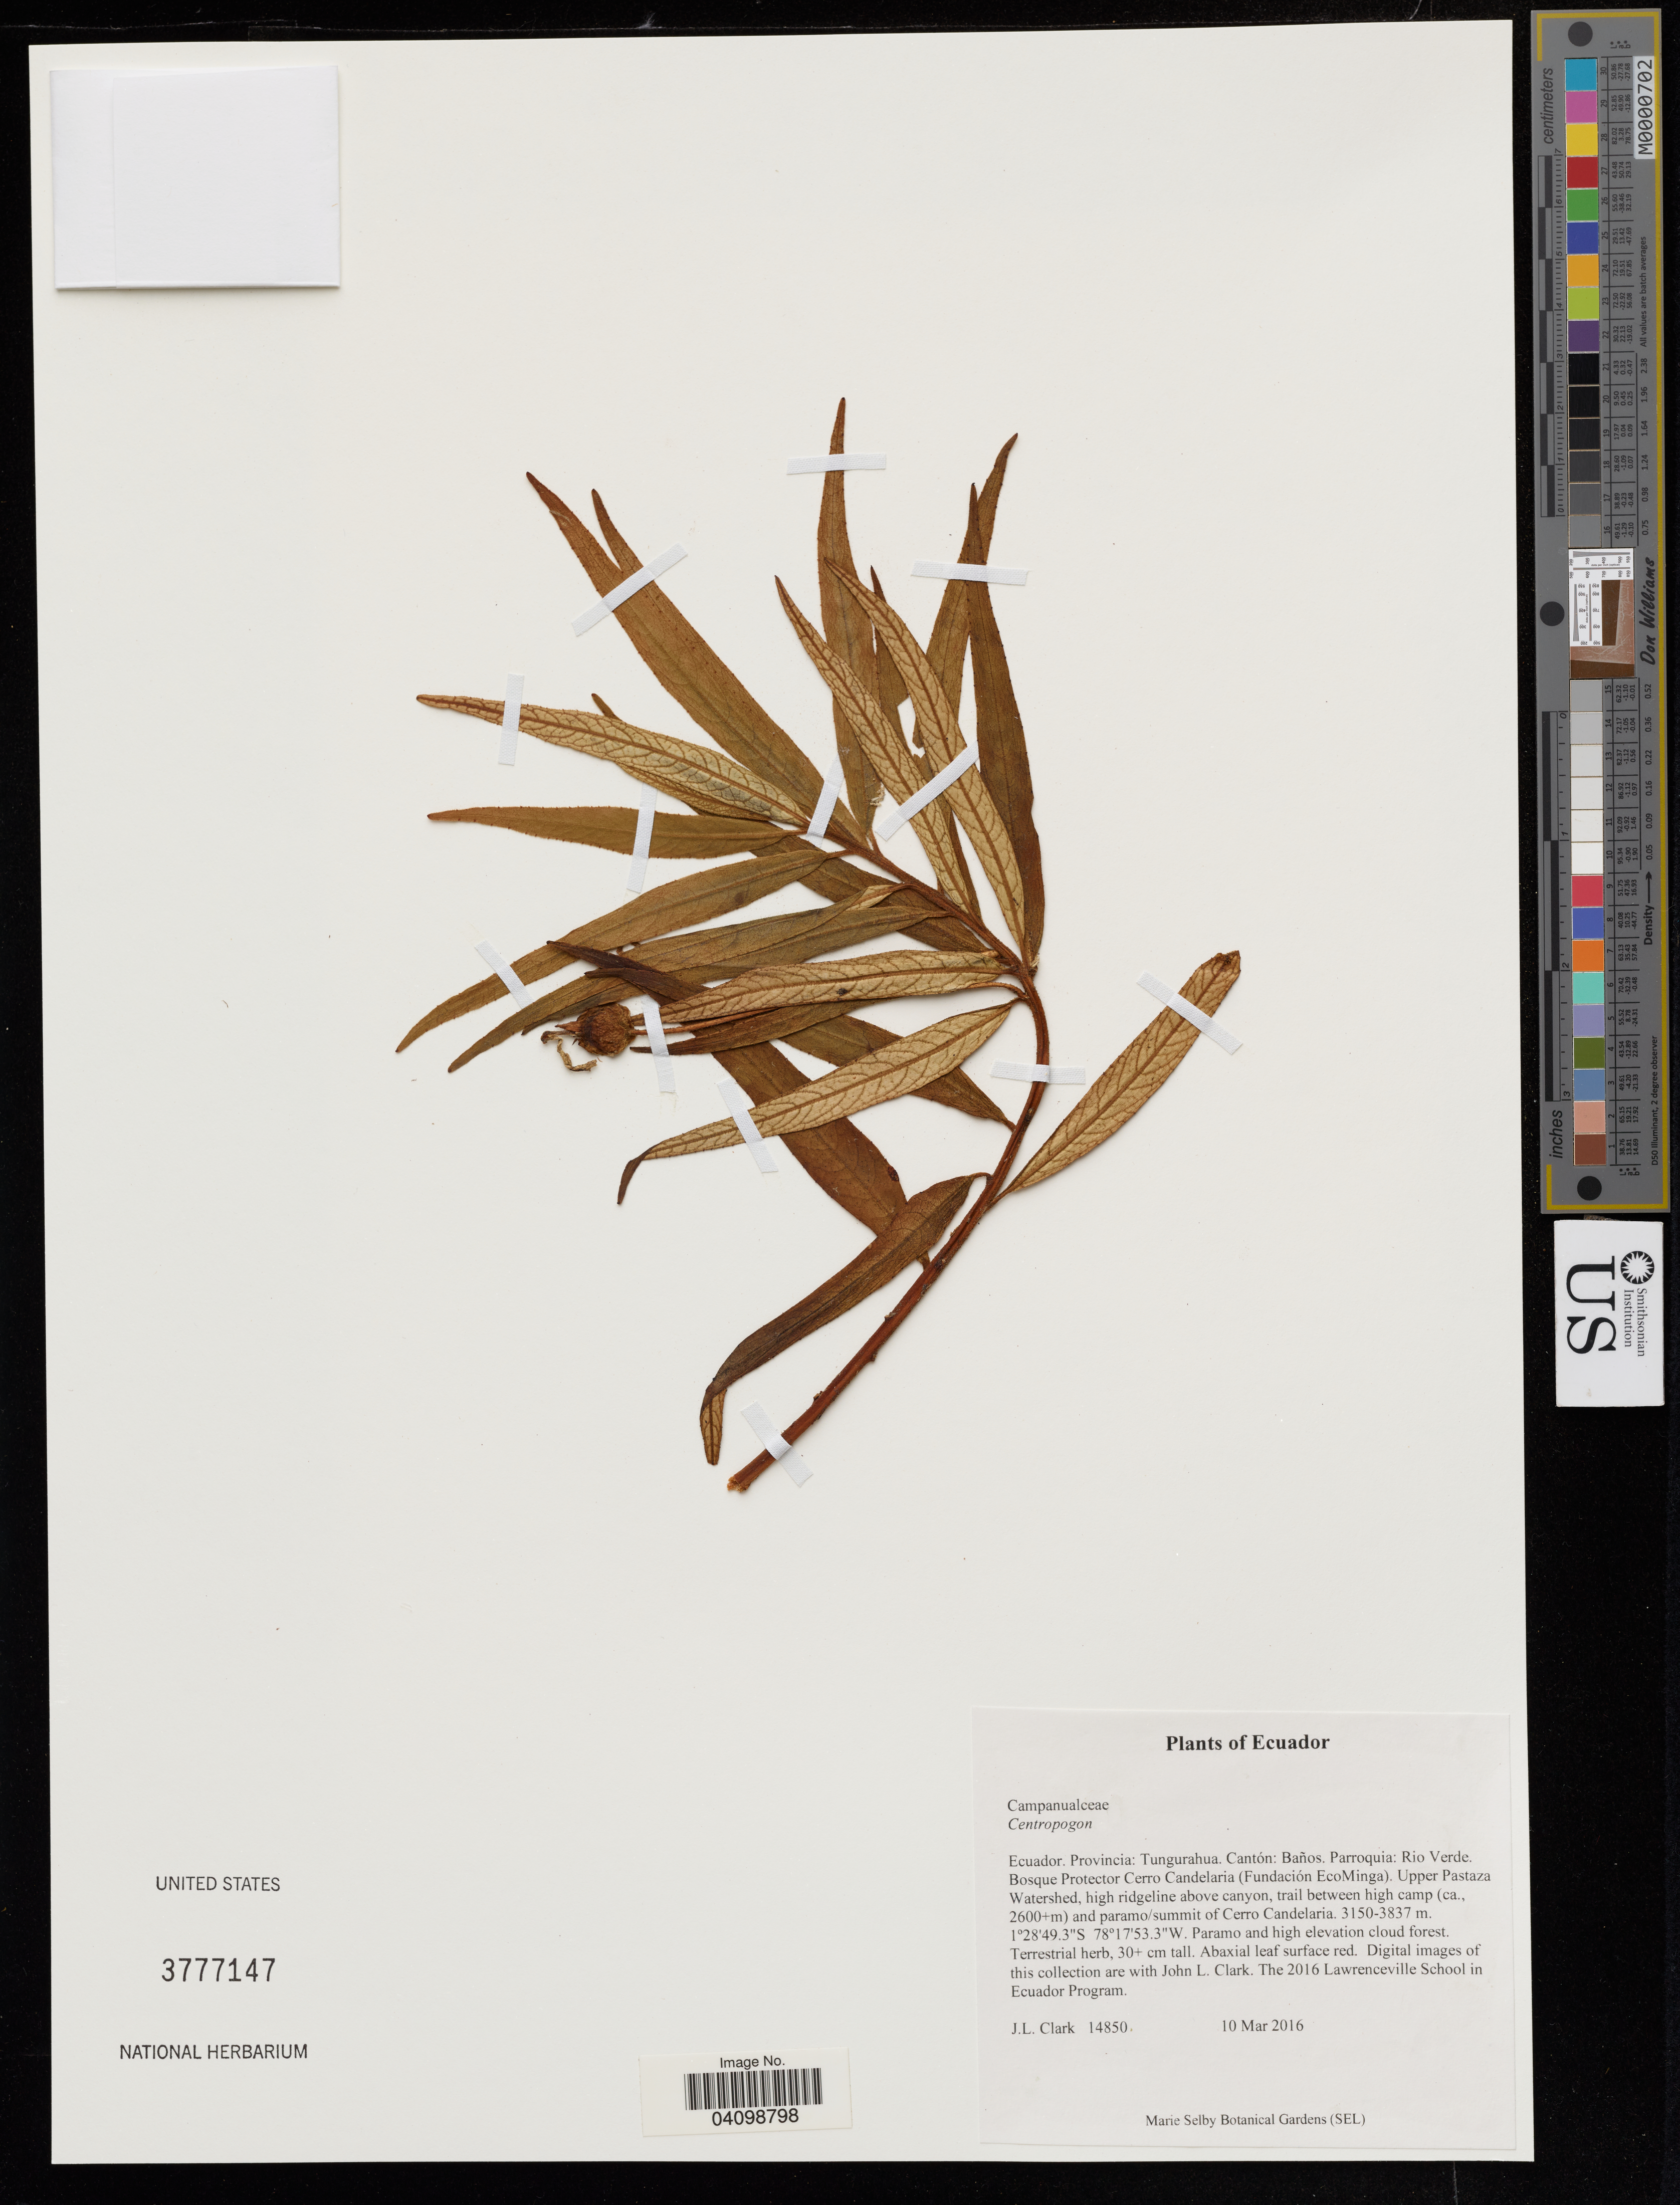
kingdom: Plantae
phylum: Tracheophyta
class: Magnoliopsida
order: Asterales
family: Campanulaceae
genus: Centropogon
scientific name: Centropogon sp.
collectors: J. Clark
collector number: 14850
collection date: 2016-03-10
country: Ecuador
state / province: Tungurahua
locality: Cantón: Baños. Parroquia: Rio Verde. Bosque Protector Cerro Candelaria (Fundación EcoMinga). Upper Pastaza Watershed, high ridgeline above canyon, trail between high camp (ca., 2600+m) and paramo/summit of Cerro Candelaria.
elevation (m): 3150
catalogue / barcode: US 3777147